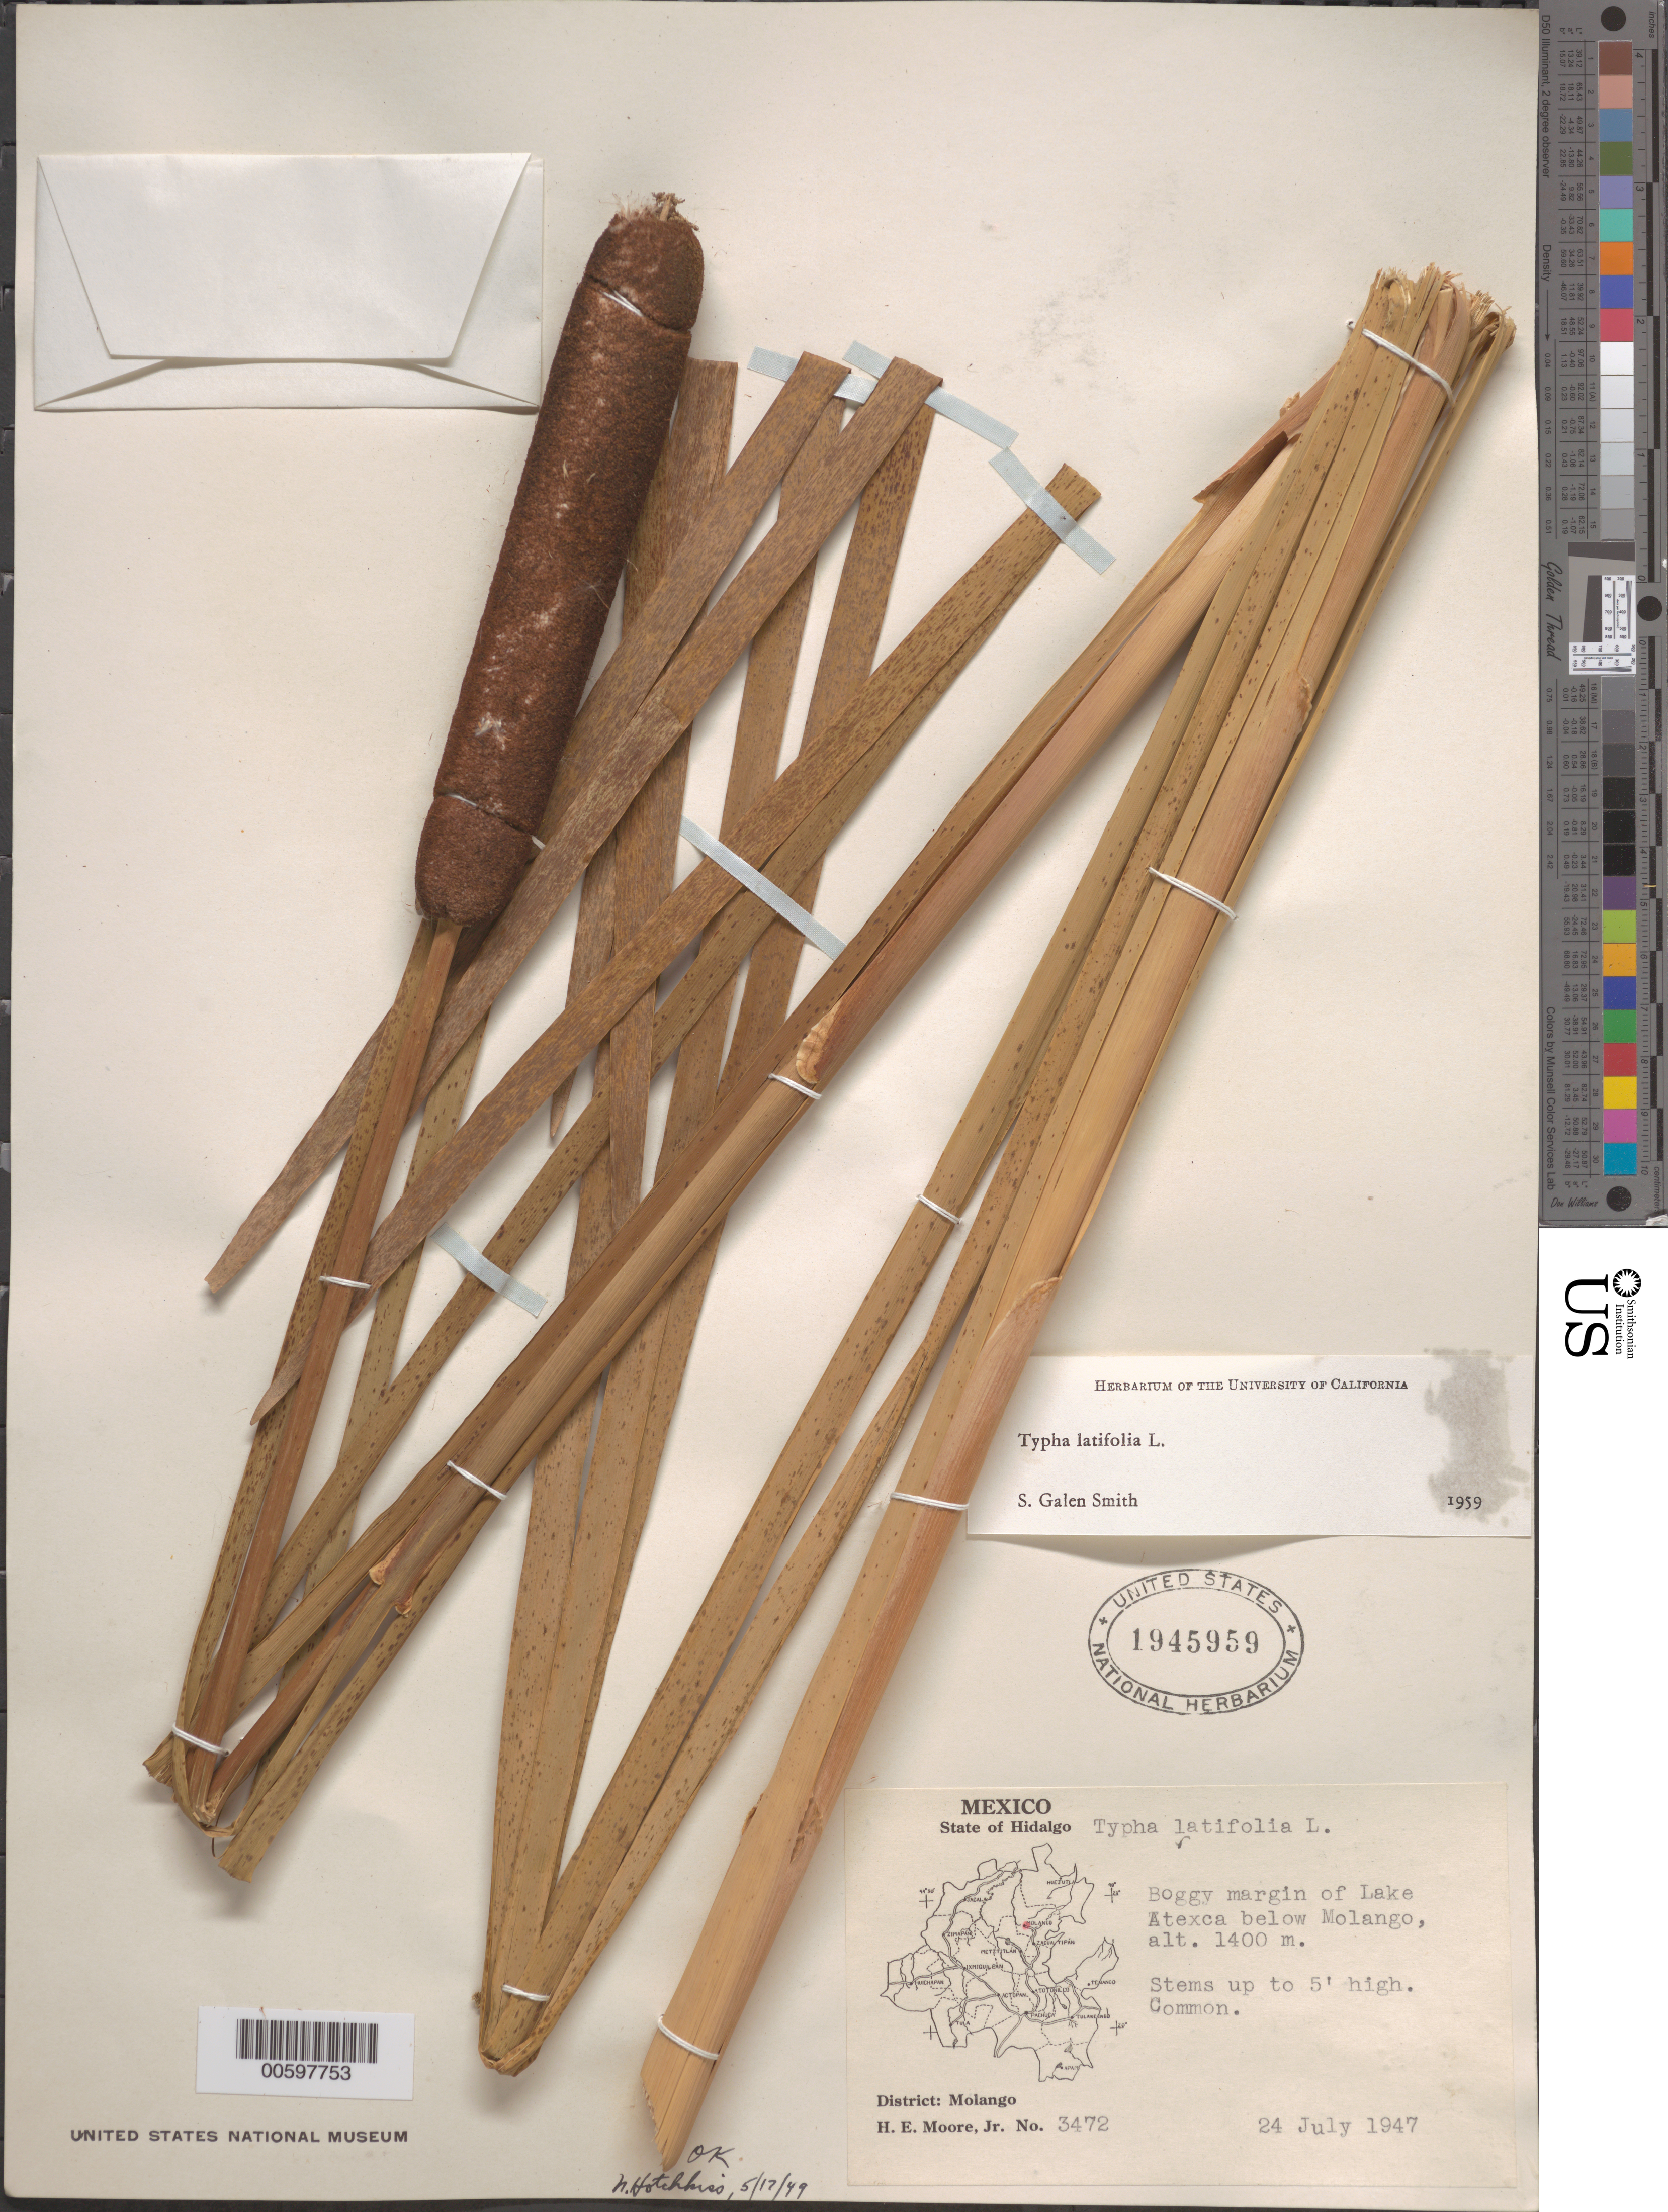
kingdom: Plantae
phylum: Tracheophyta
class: Liliopsida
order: Poales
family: Typhaceae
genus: Typha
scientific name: Typha latifolia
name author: L.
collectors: H. E. Moore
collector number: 3472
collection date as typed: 24 Jul 1947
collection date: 1947-07-24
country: Mexico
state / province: Hidalgo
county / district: Molango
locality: Lake Atexca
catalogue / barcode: US 1945959